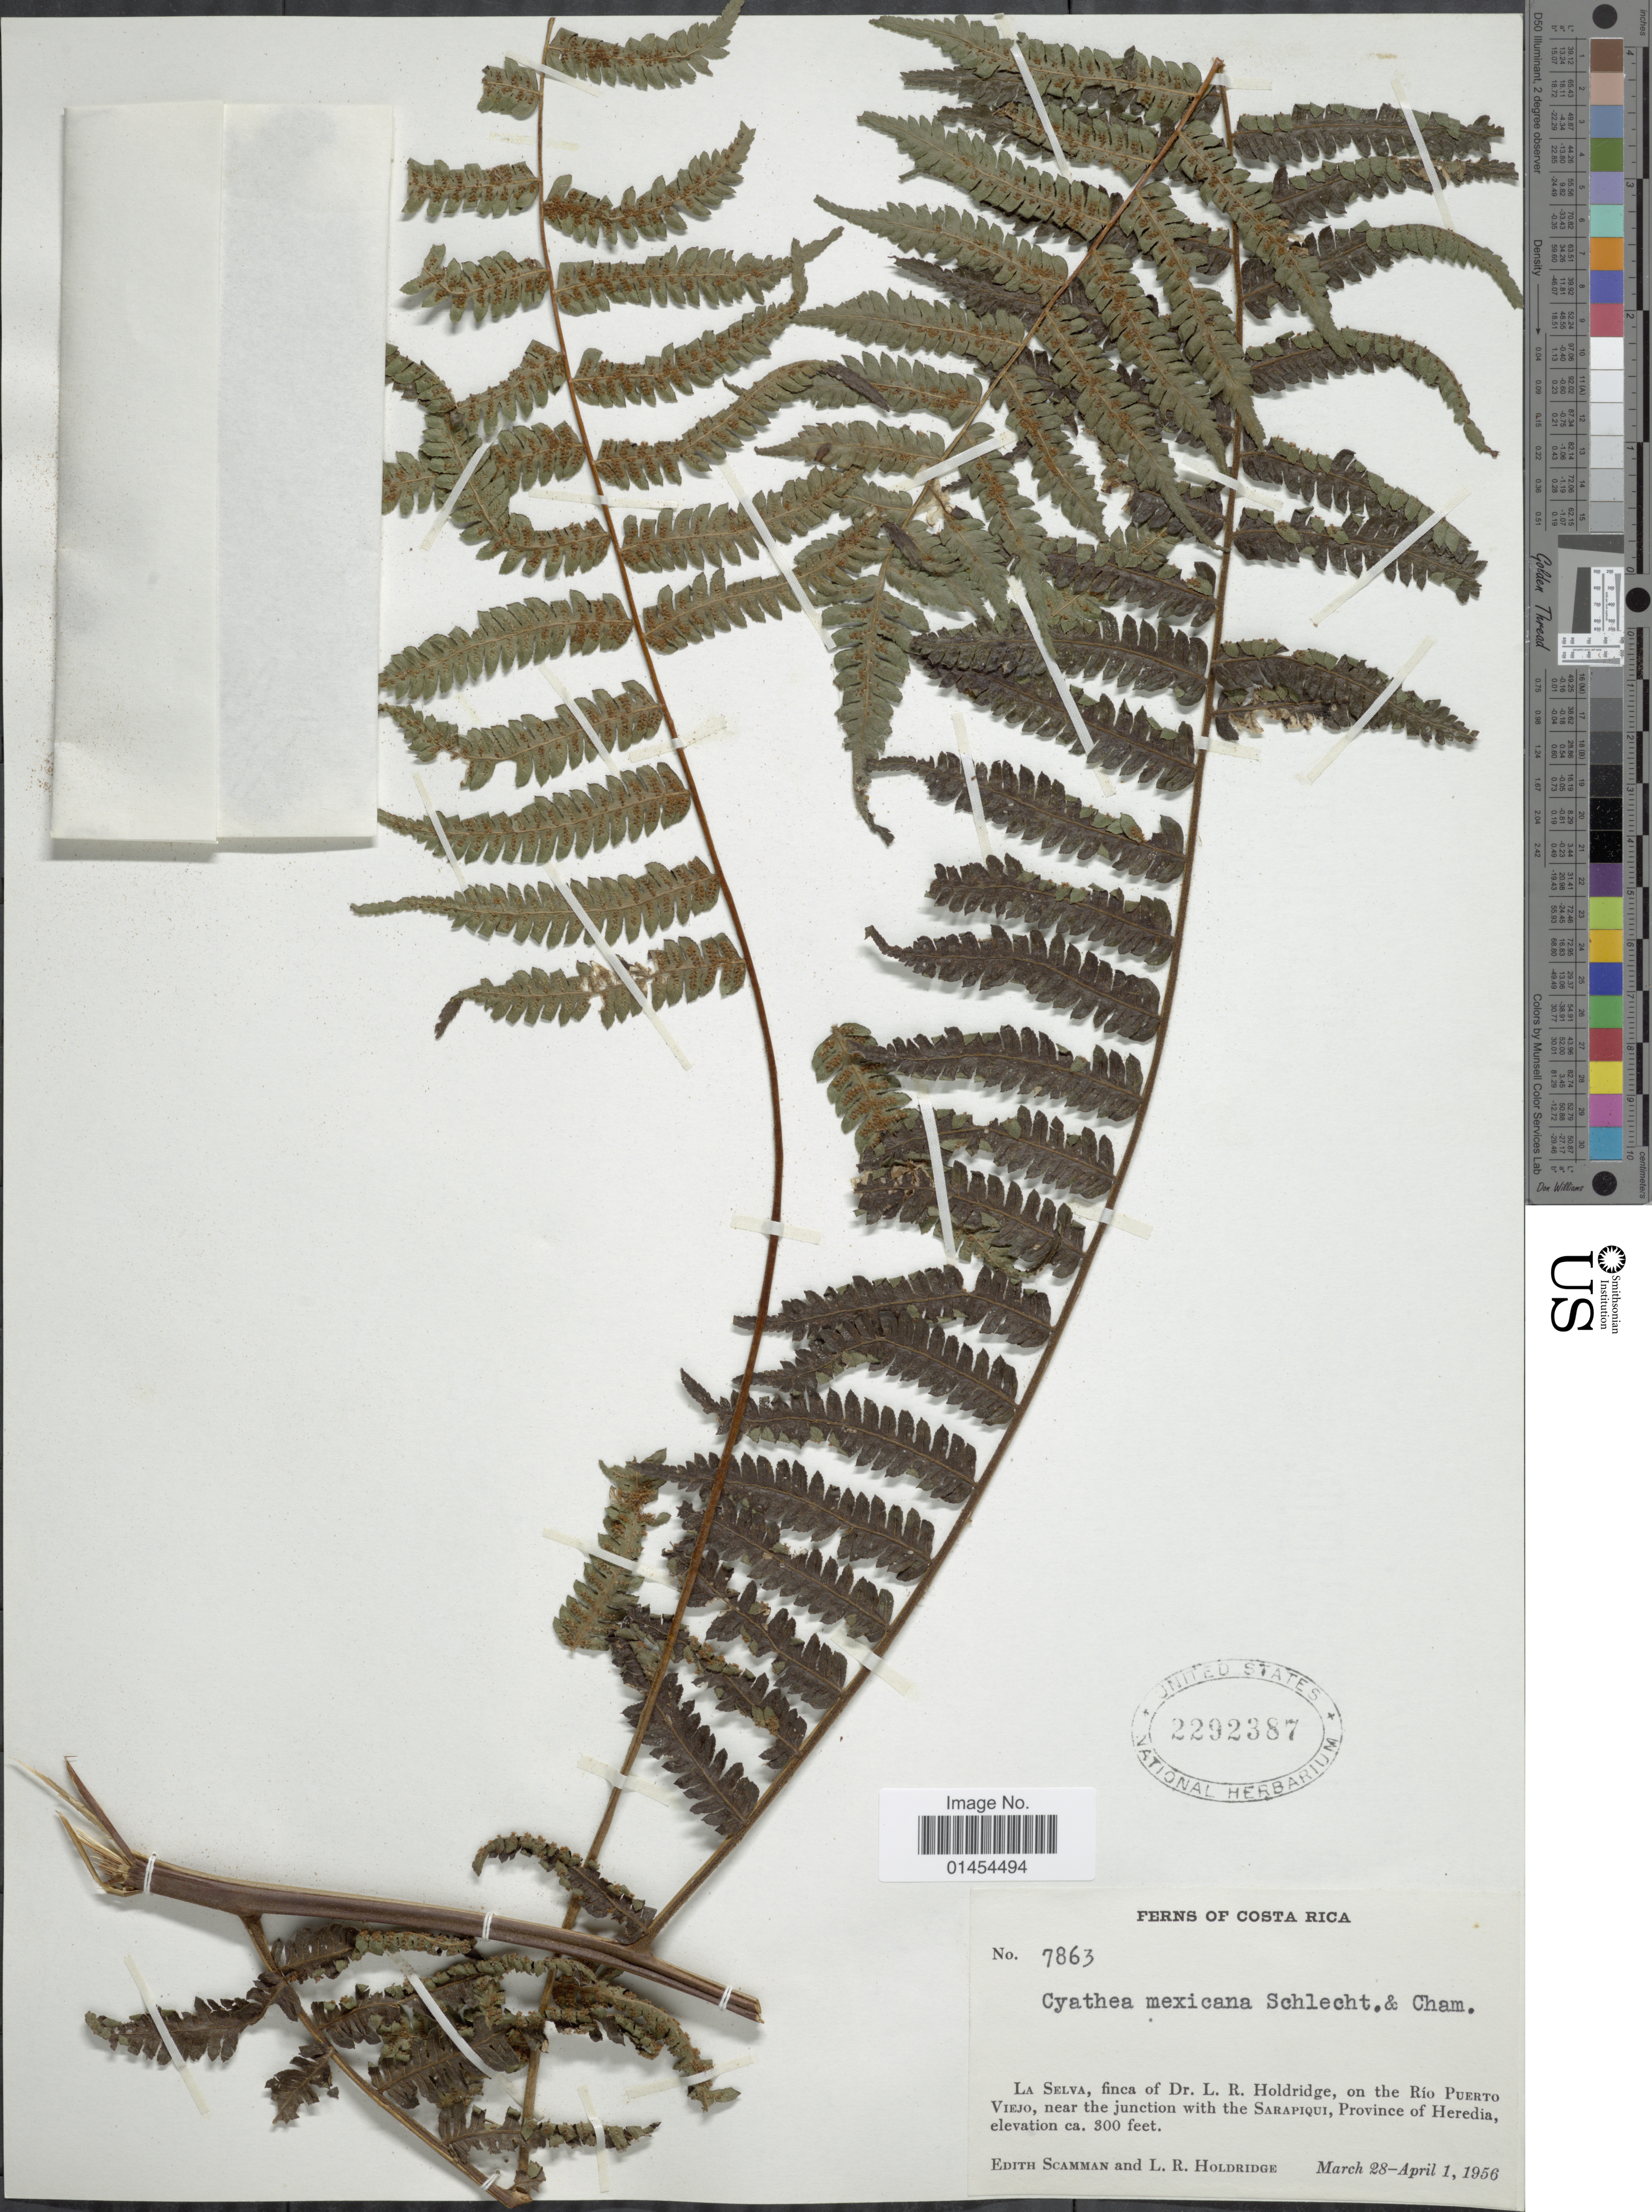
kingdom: Plantae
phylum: Tracheophyta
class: Polypodiopsida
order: Cyatheales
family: Cyatheaceae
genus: Alsophila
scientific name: Alsophila firma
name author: (Baker) D.S. Conant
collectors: E. Scamman & L. Holdridge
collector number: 7863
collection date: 1956-03-28/1956-04-01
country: Costa Rica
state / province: Heredia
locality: La Selva, finca of Dr. L.R. Holdridge, on the Río Puerto Viejo, near the junction with Sarapiqui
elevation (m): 91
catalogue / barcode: US 2292387